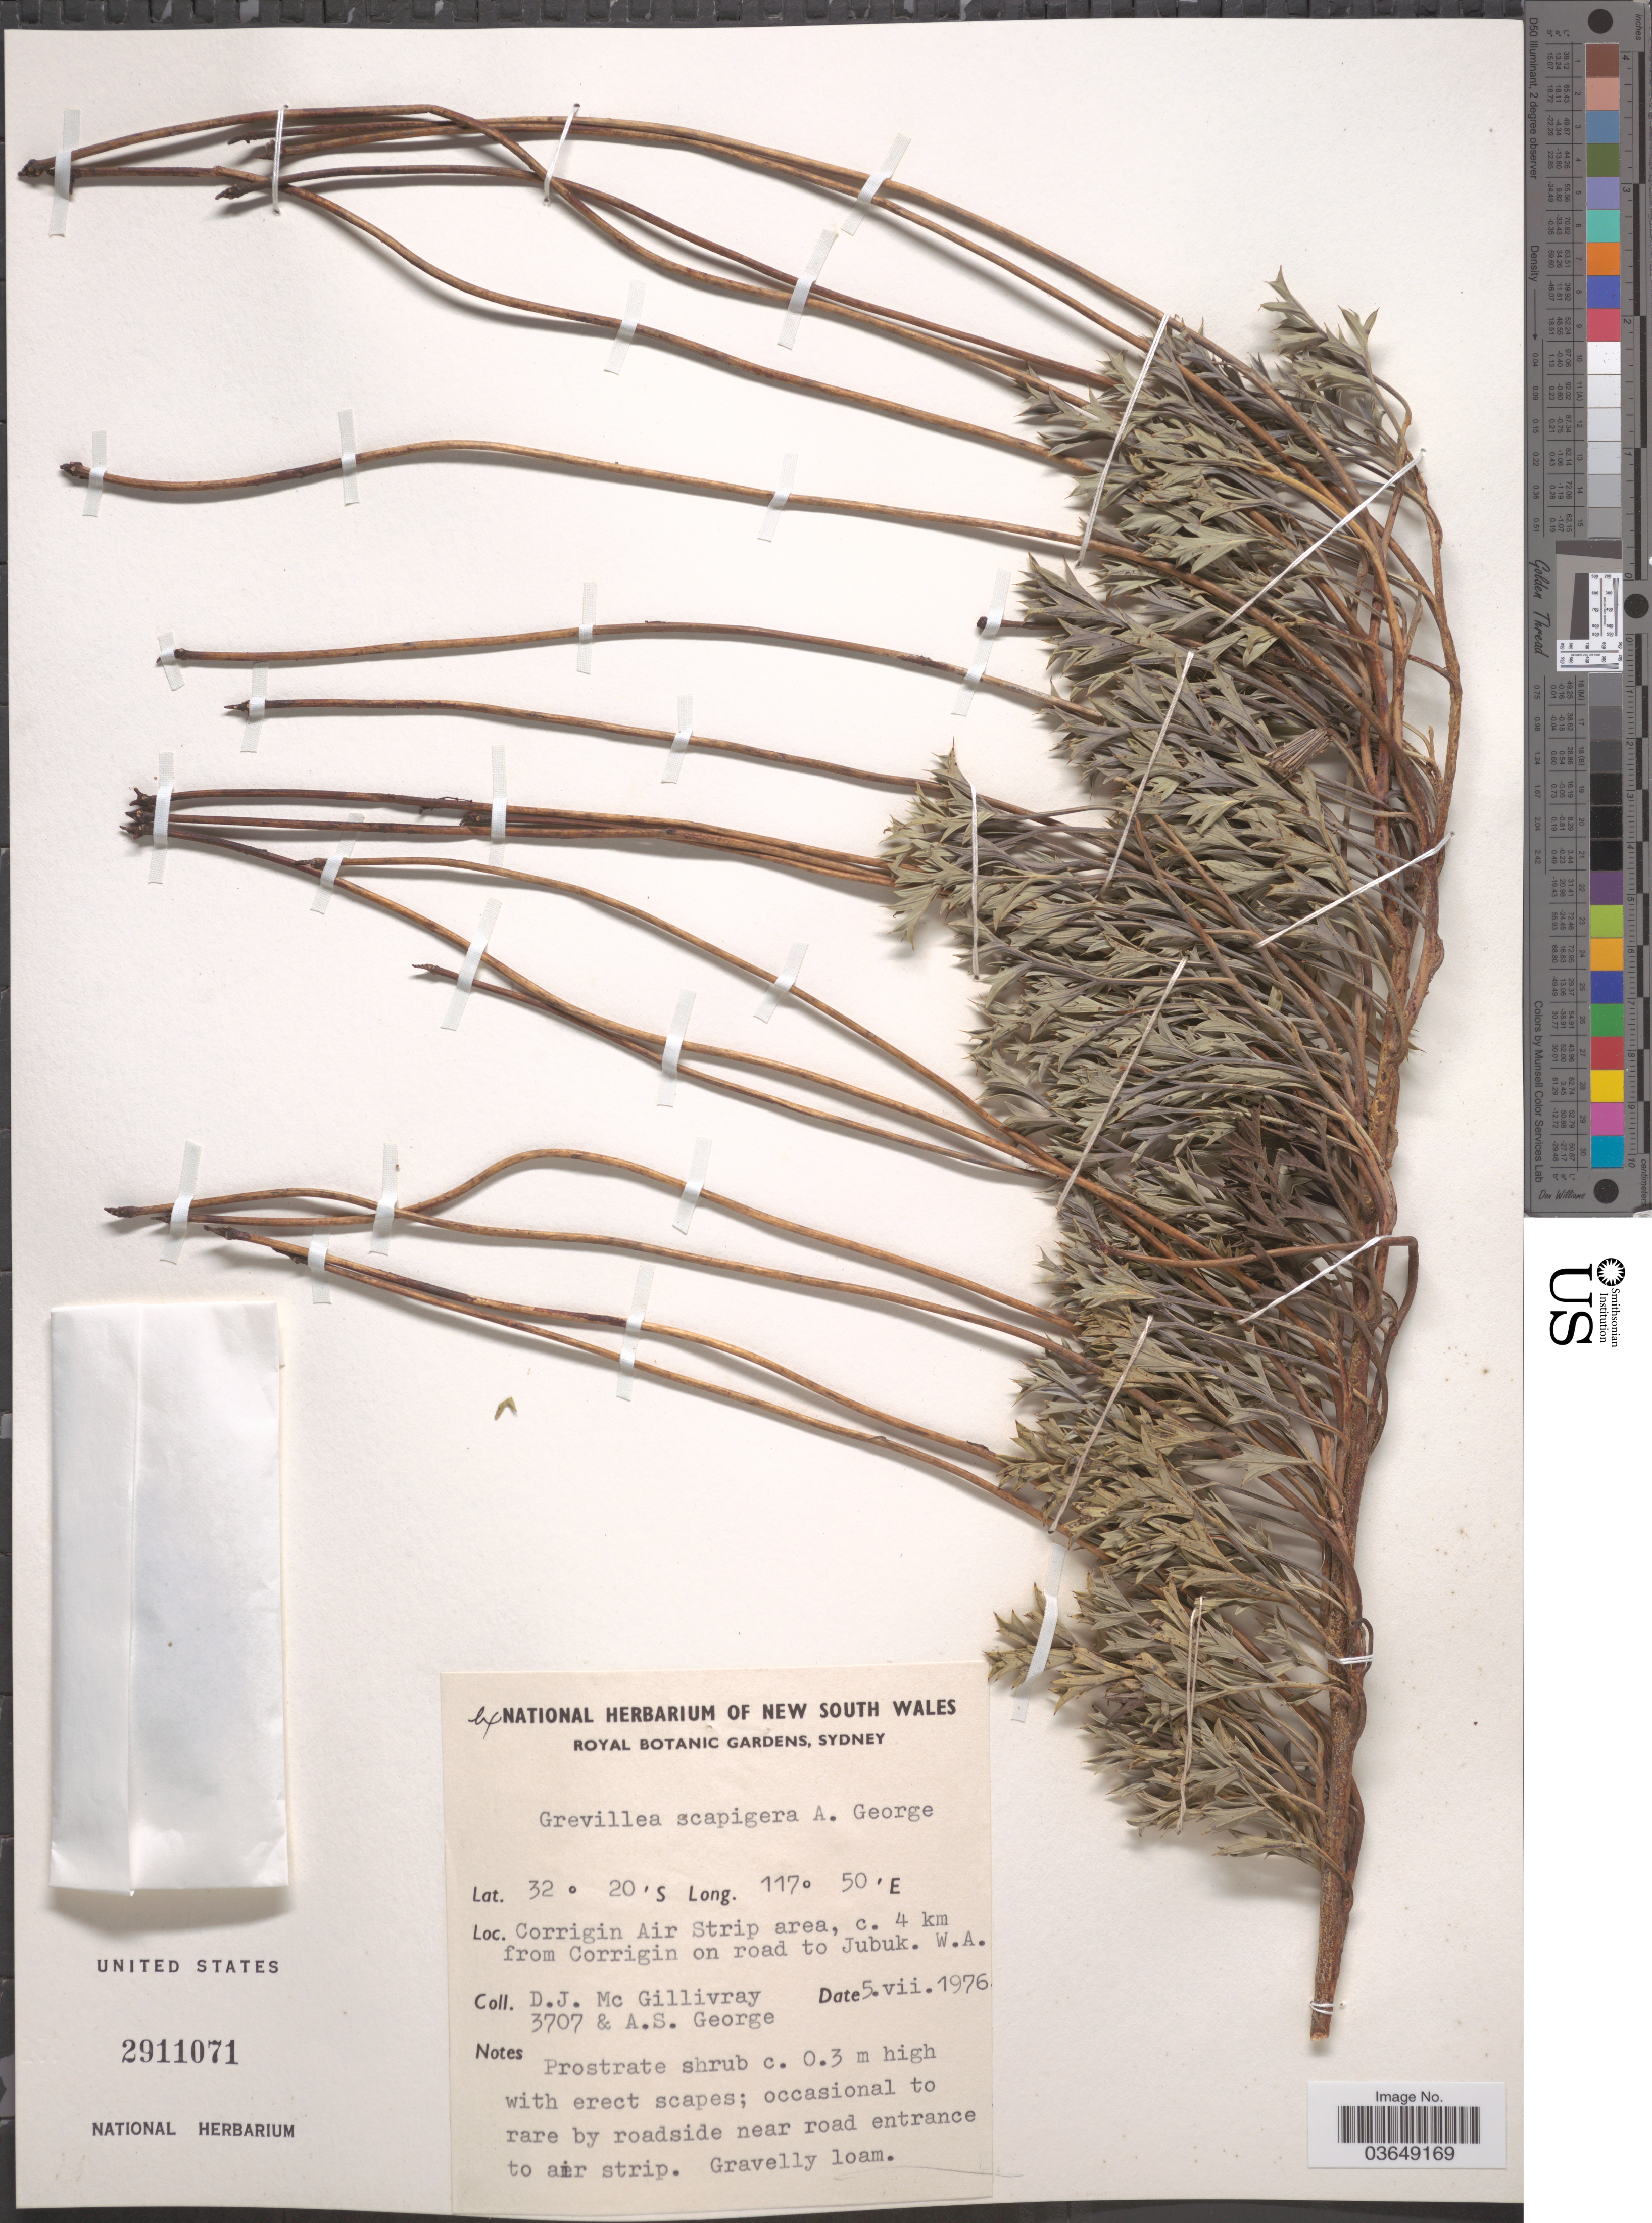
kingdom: Plantae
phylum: Tracheophyta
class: Magnoliopsida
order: Proteales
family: Proteaceae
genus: Grevillea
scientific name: Grevillea scapigera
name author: A.S. George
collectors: D. J. McGillivray & A. S. George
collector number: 3707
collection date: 1976-07-05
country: Australia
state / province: Western Australia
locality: Corrigin Air Strip area, c. 4 km from Corrigin on road to Jubuk.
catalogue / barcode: US 2911071